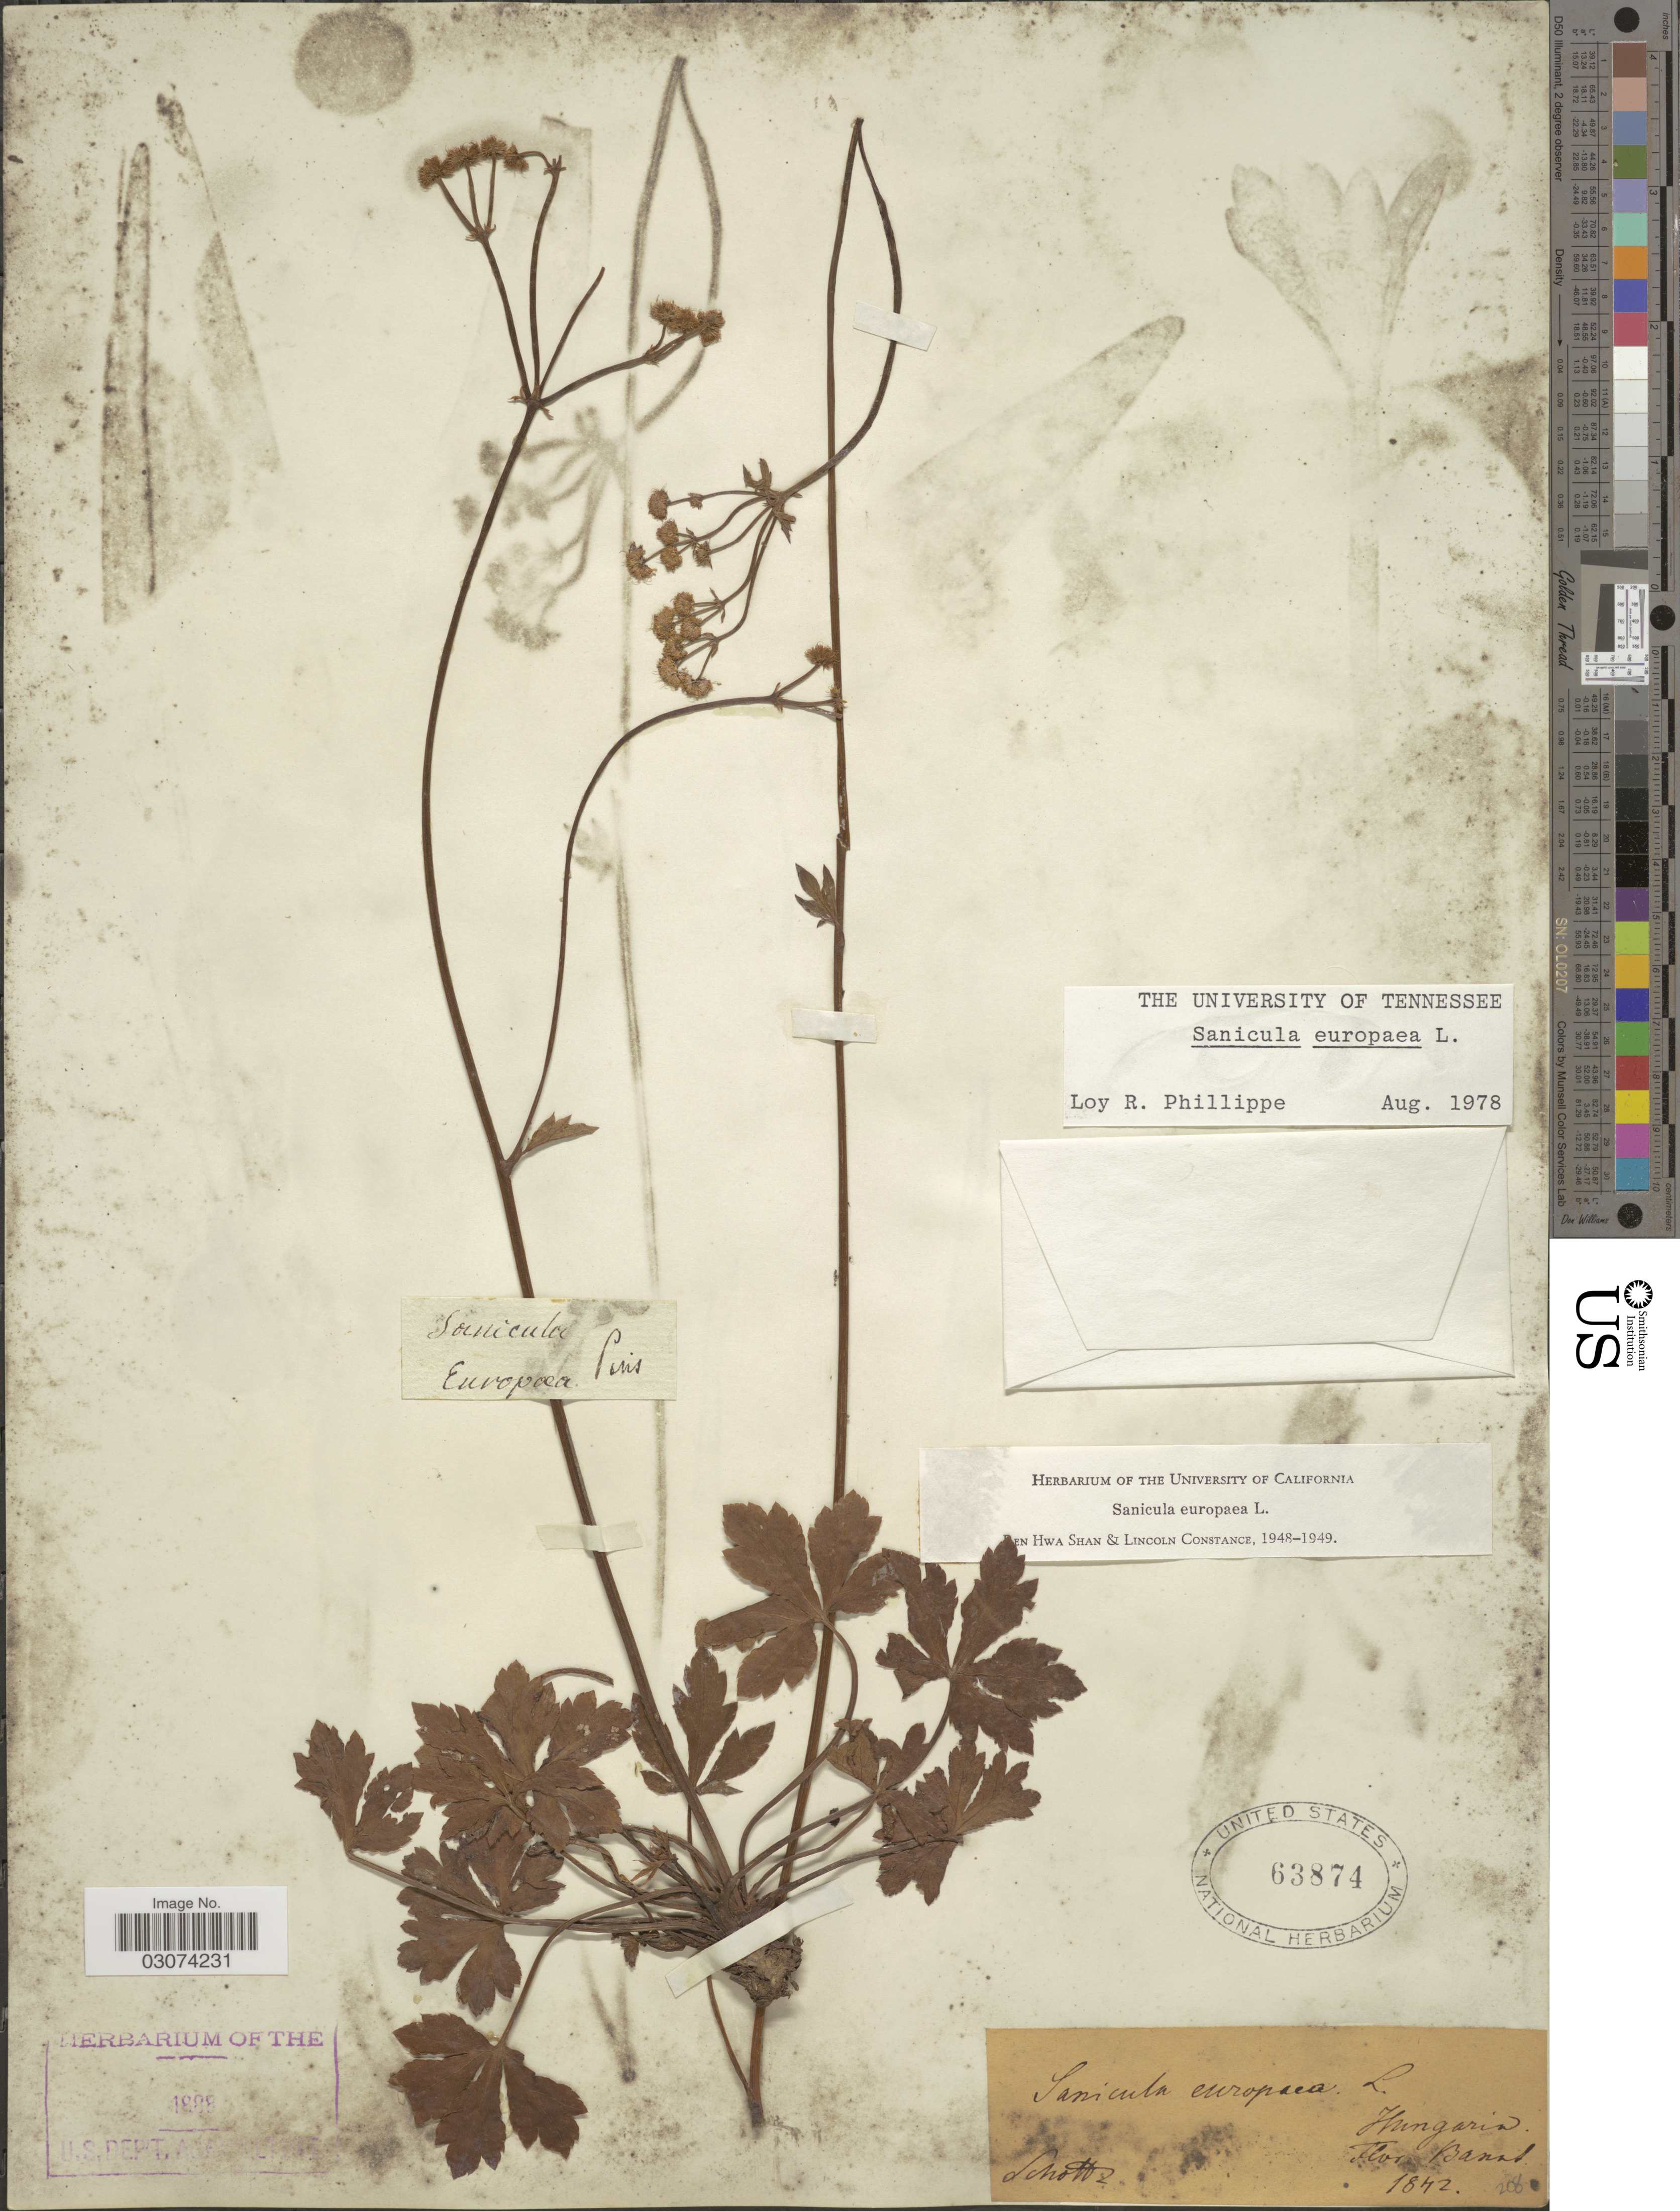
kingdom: Plantae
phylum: Tracheophyta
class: Magnoliopsida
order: Apiales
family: Apiaceae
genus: Sanicula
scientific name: Sanicula europaea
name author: L.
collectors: -. Schottz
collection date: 1842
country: Hungary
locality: Banat.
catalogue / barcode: US 63874